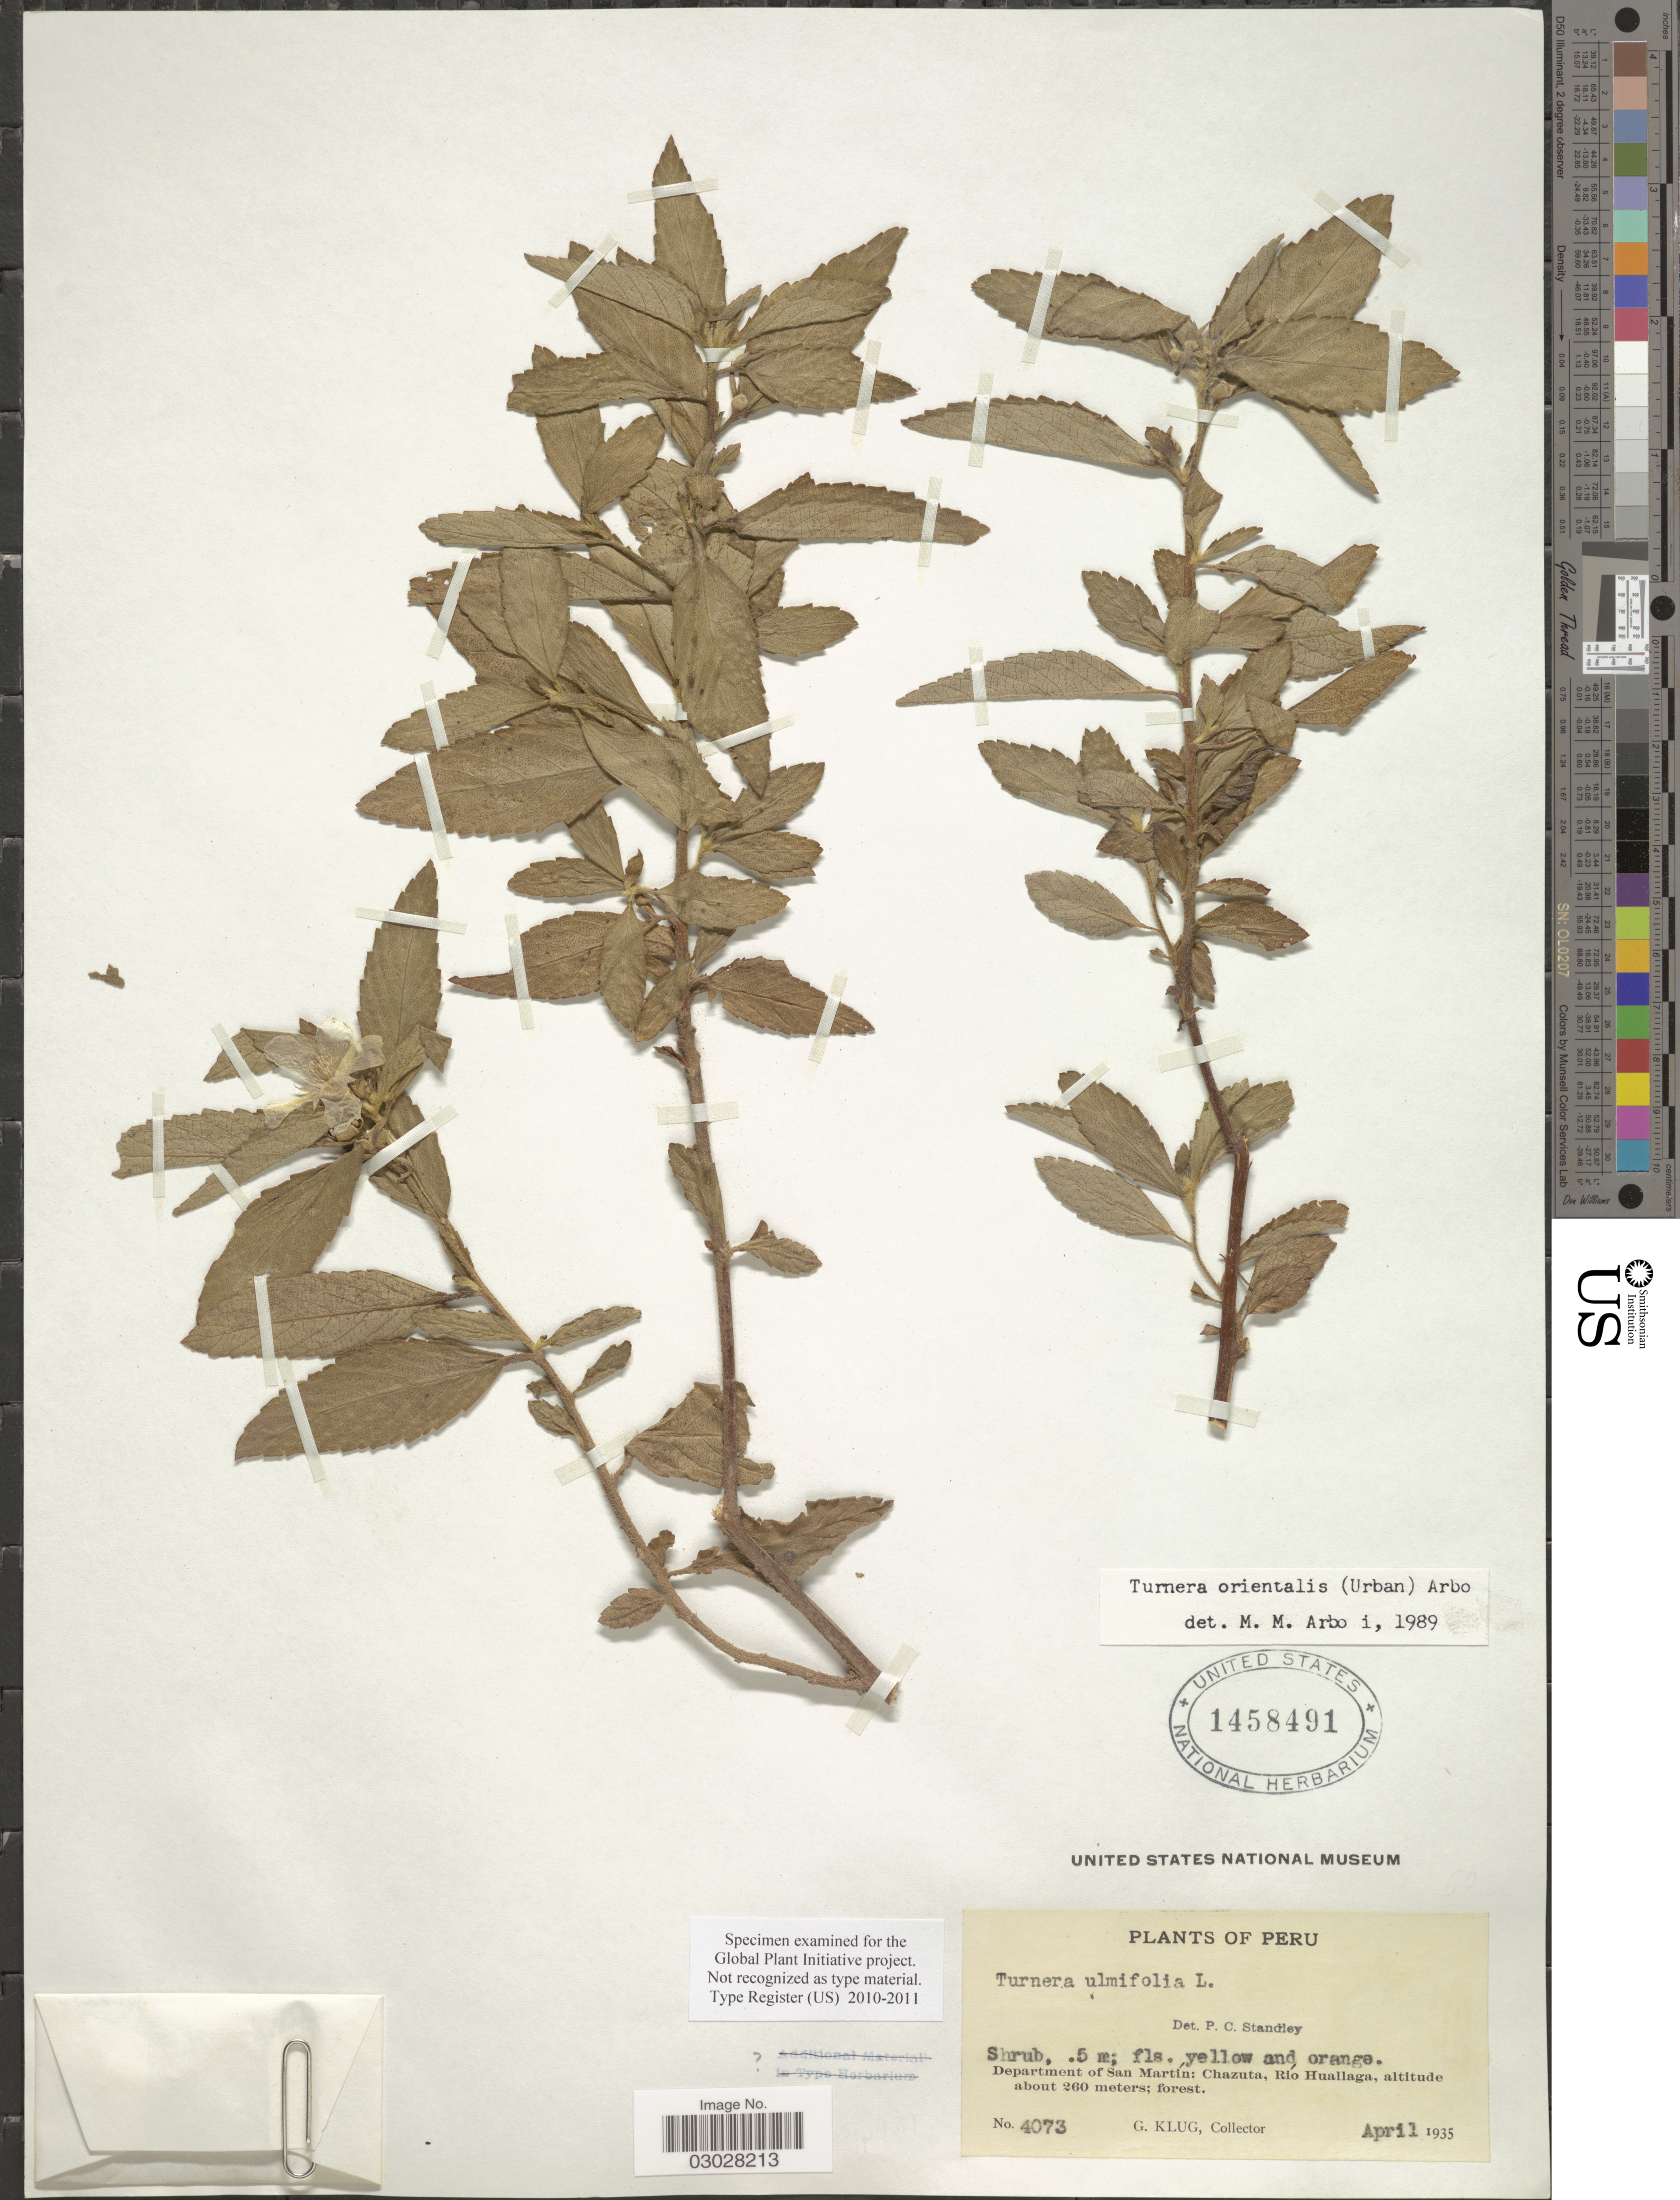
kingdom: Plantae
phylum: Tracheophyta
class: Magnoliopsida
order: Malpighiales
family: Turneraceae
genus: Turnera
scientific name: Turnera ulmifolia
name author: L.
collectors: G. Klug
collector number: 4073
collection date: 1935-04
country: Peru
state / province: San Martín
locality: Department of San Martín: Chatzuta, Río Huallaga.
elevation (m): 260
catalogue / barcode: US 1458491